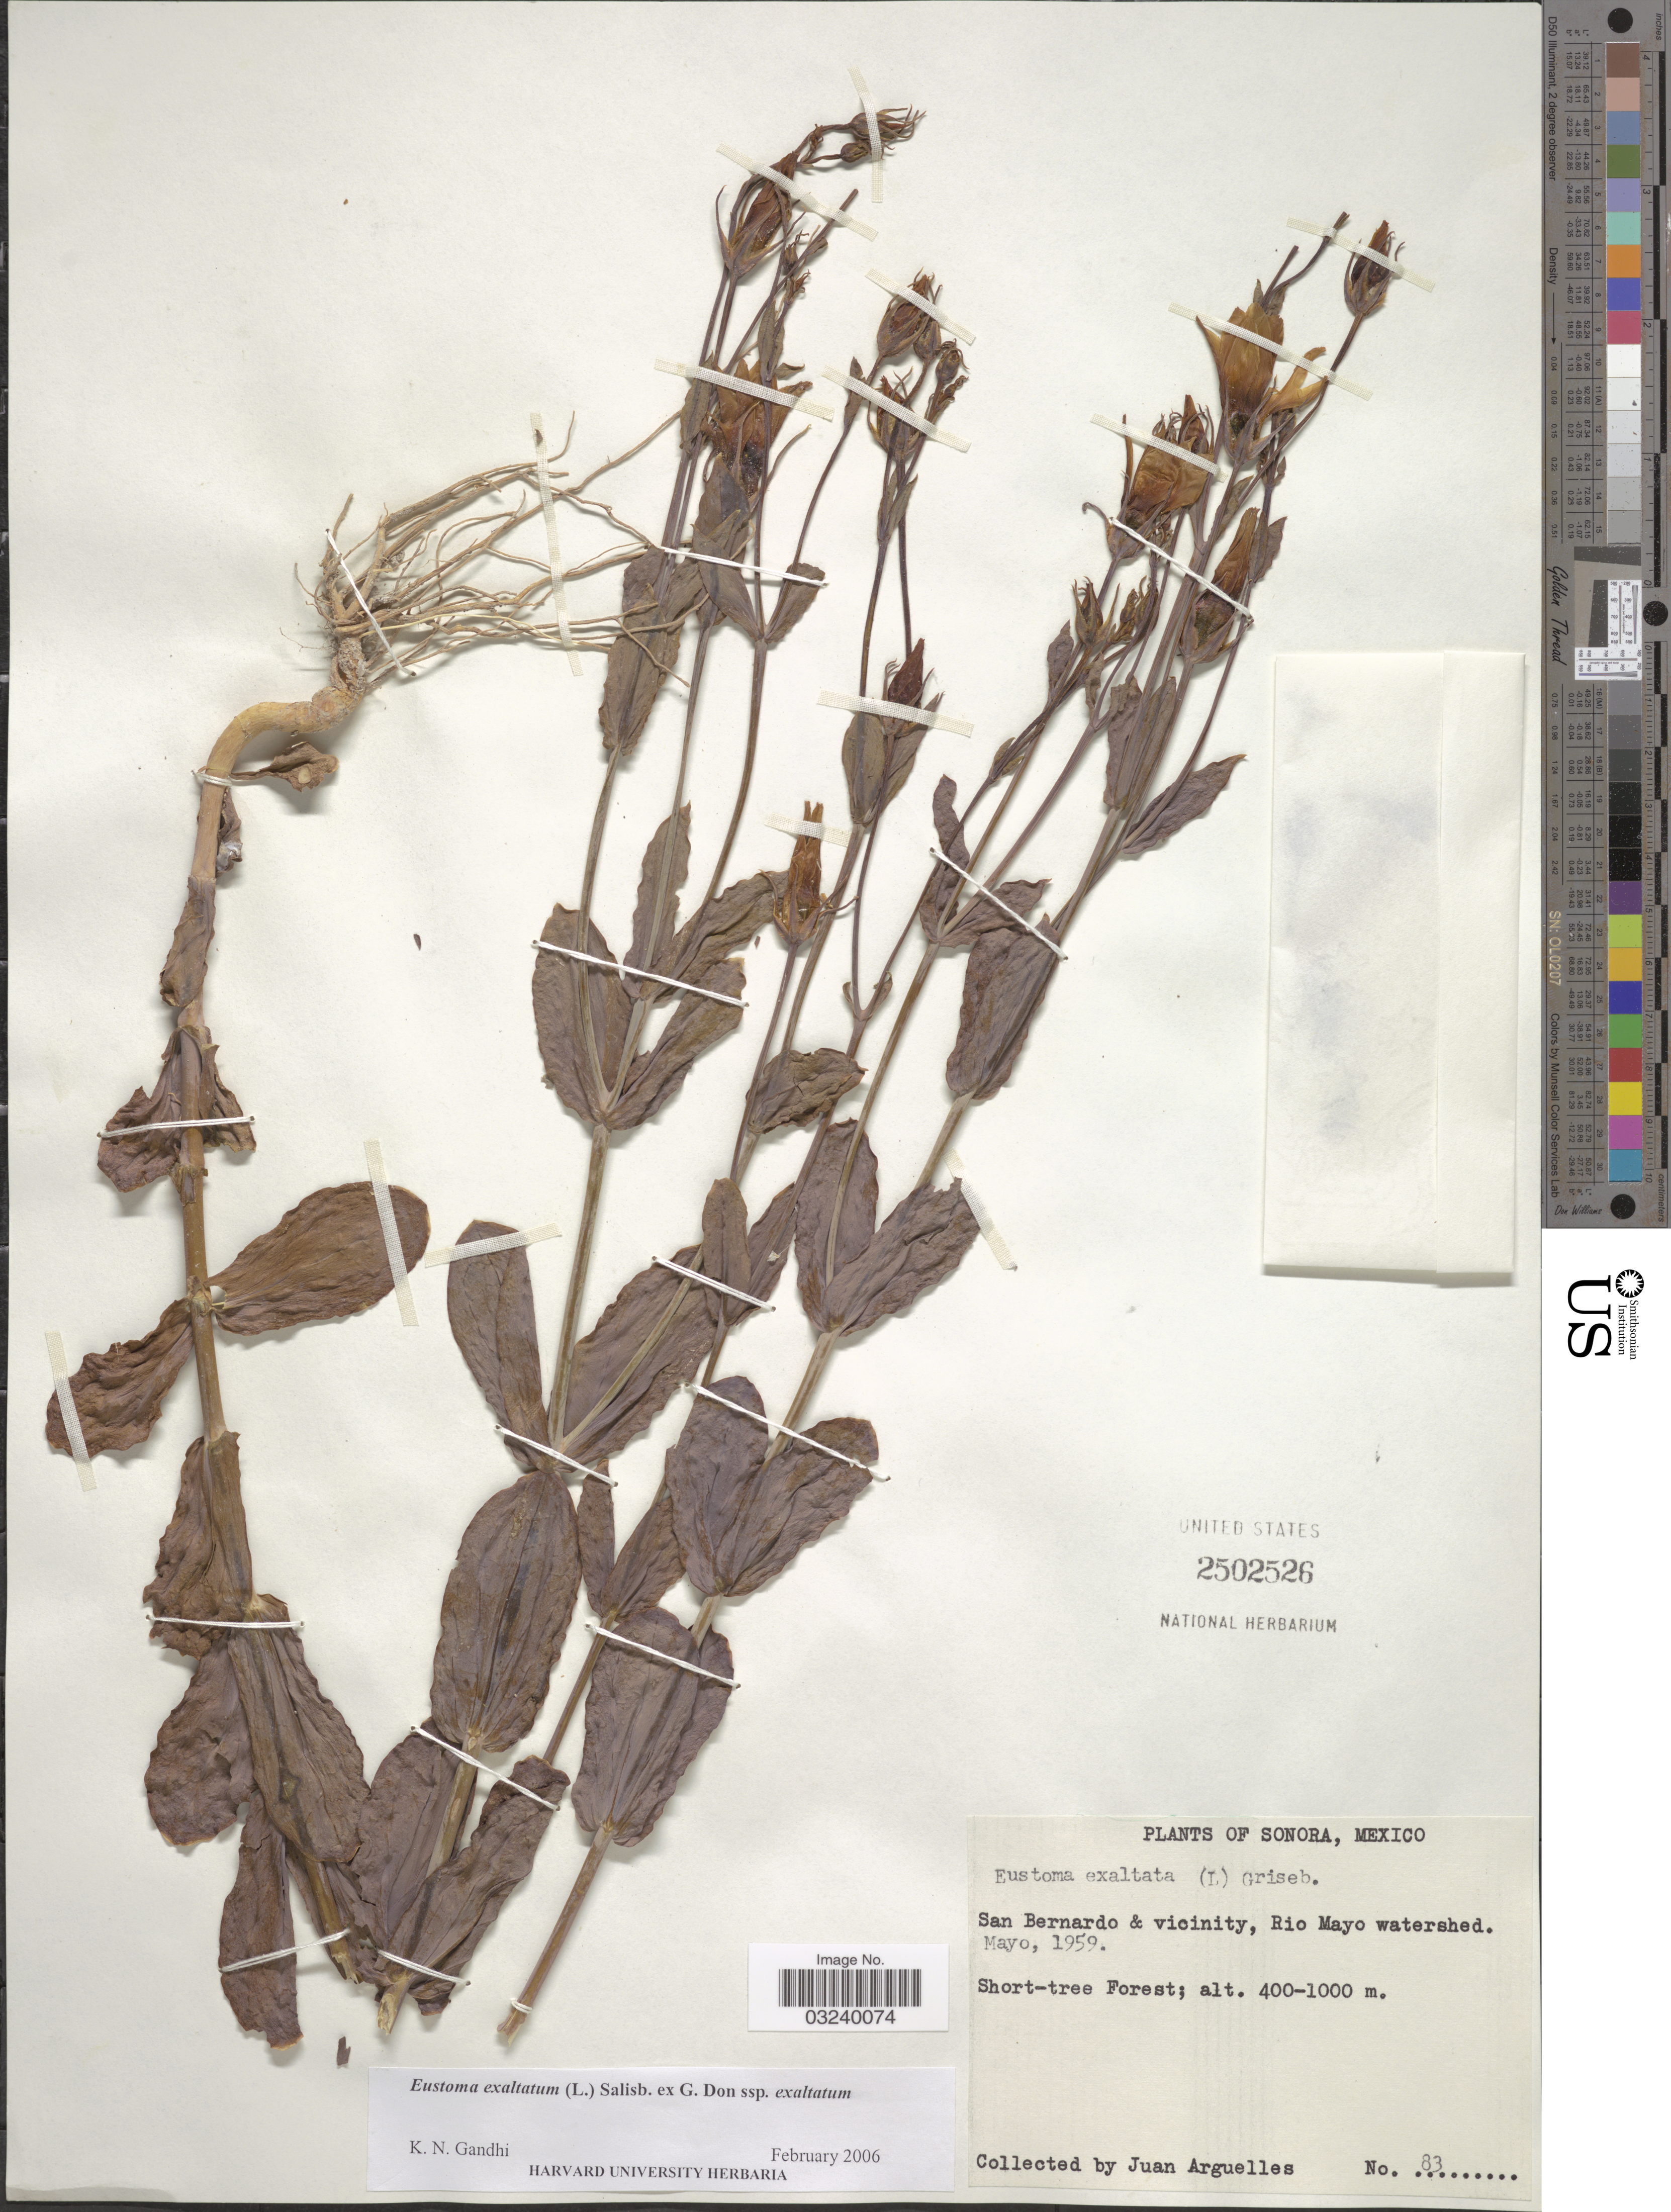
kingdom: Plantae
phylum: Tracheophyta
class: Magnoliopsida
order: Gentianales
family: Gentianaceae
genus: Eustoma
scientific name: Eustoma exaltatum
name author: (L.) Salisb. ex Don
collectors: J. Arguelles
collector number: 83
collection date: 1959-05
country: Mexico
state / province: Sonora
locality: San Bernardo & vicinity, Rio Mayo watershed.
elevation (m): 400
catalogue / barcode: US 2502526